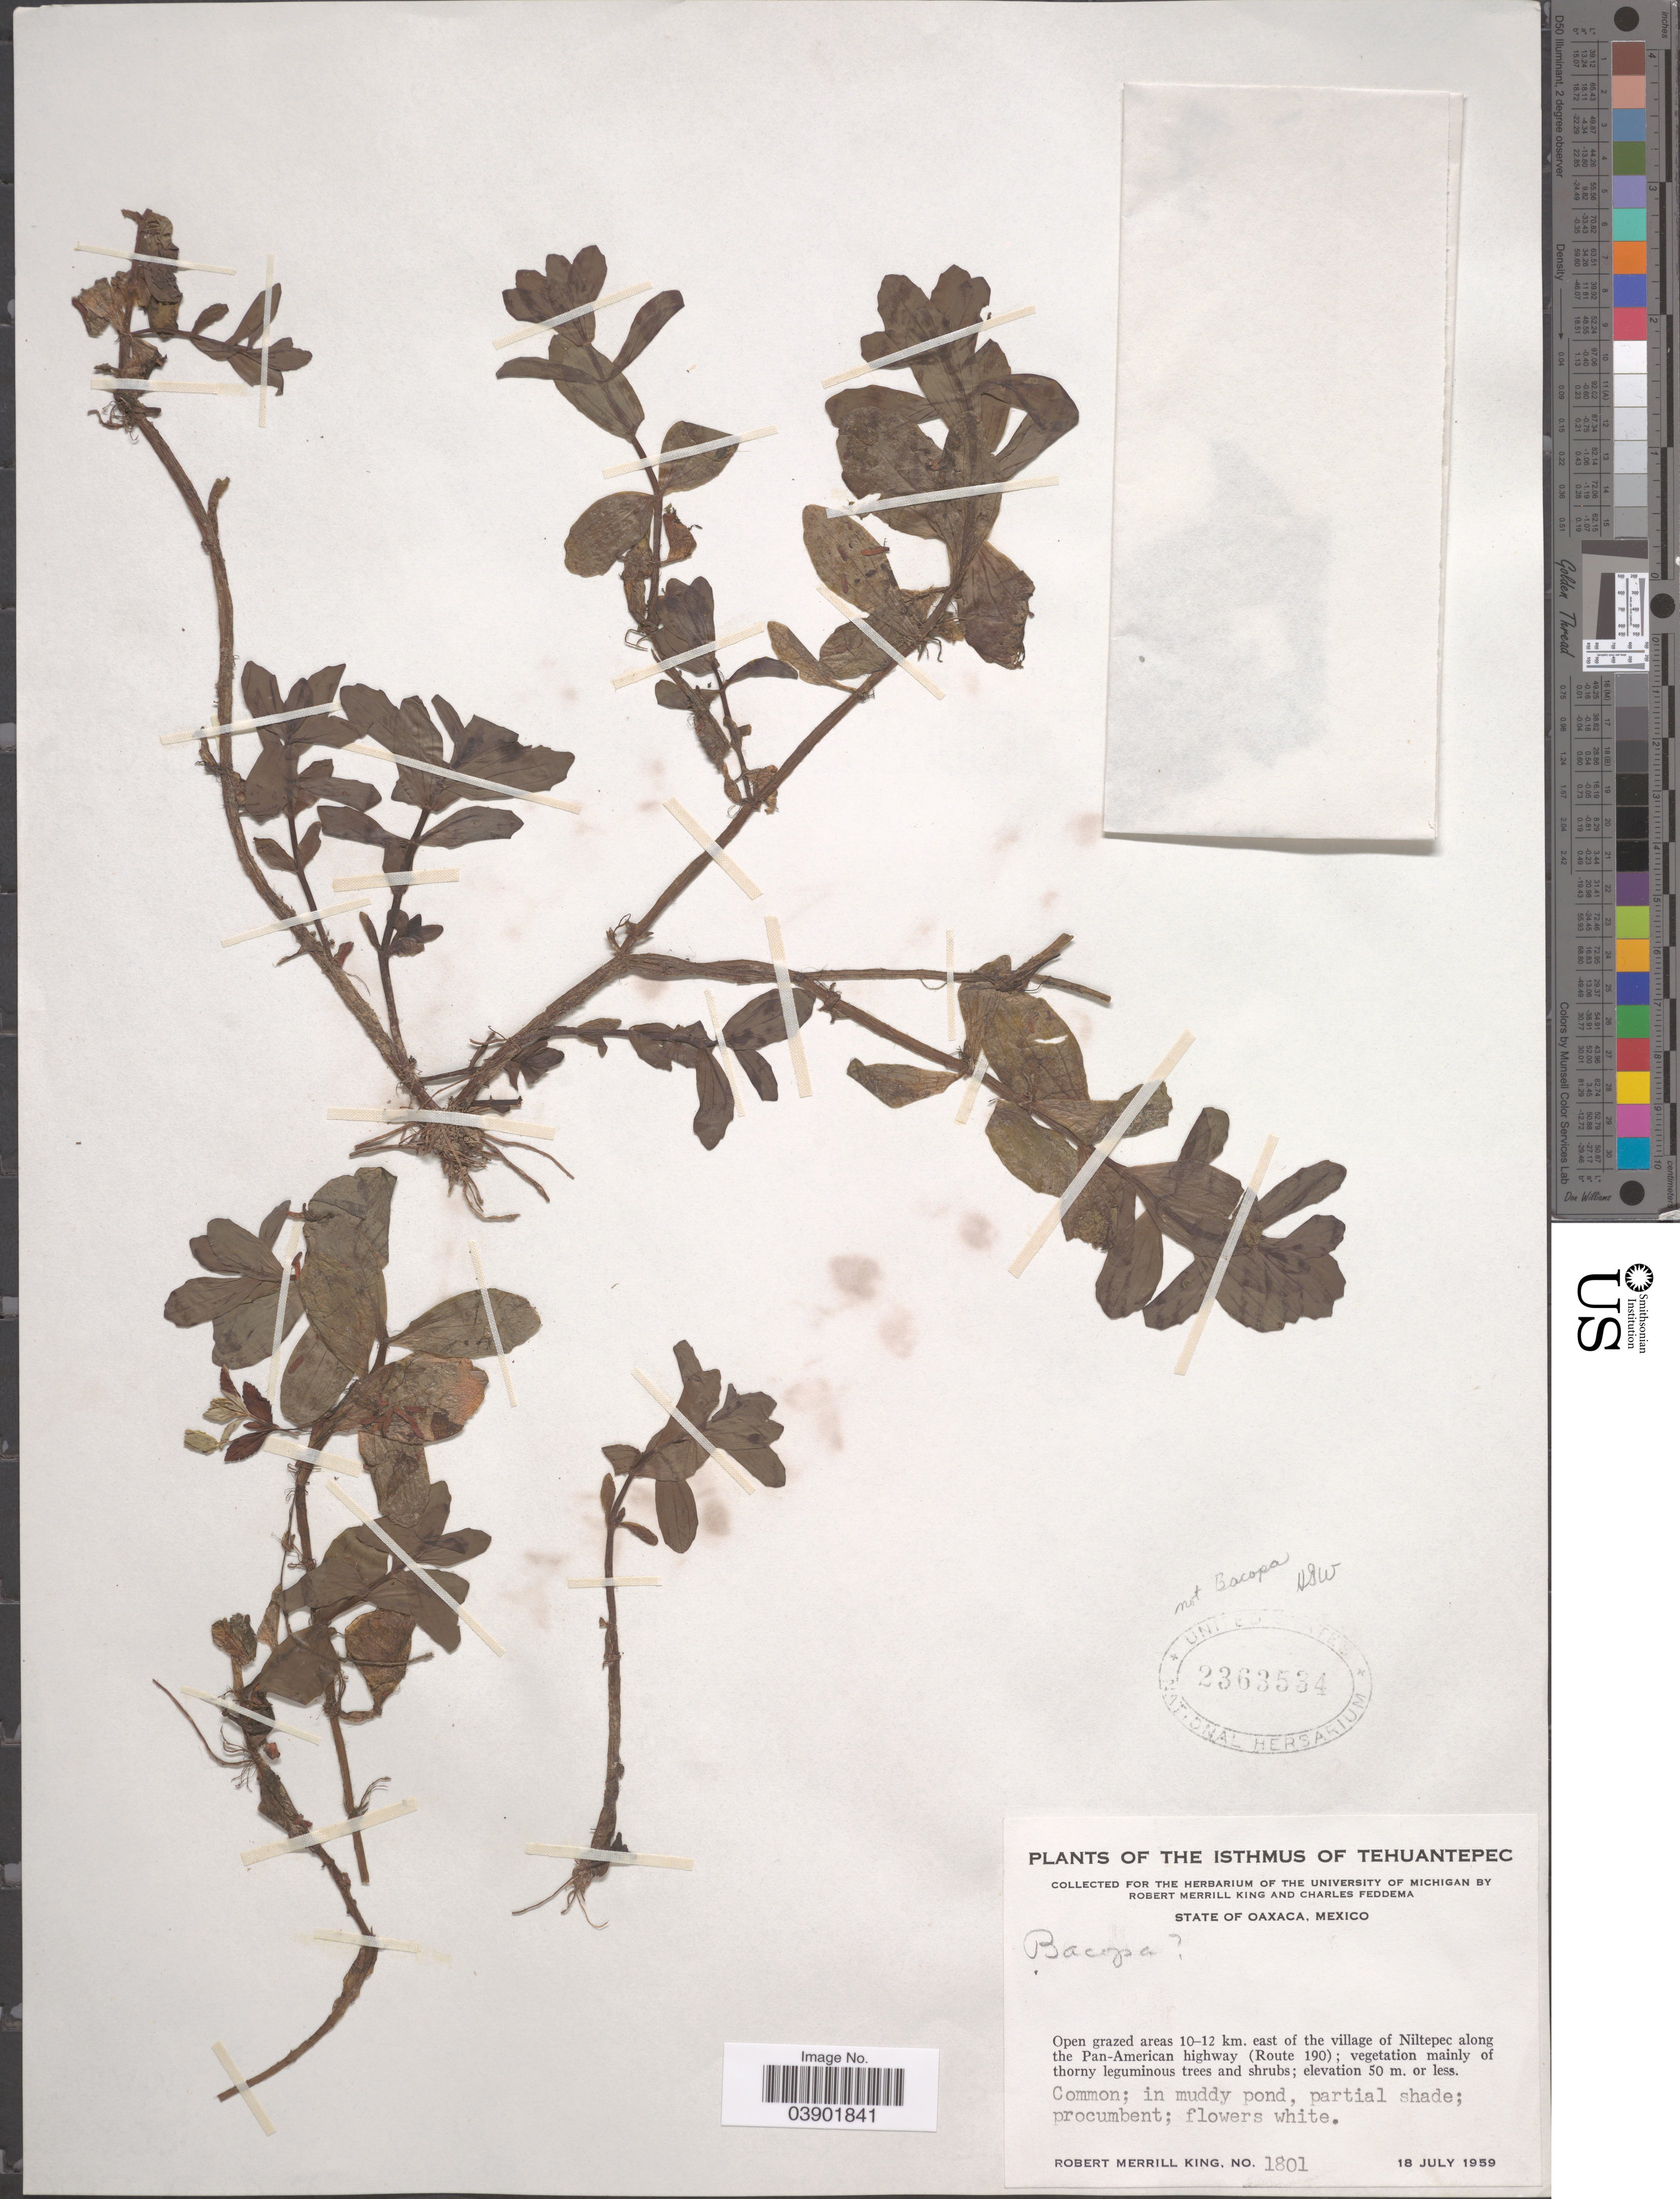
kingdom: Plantae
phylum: Tracheophyta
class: Magnoliopsida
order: Lamiales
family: Plantaginaceae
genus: Bacopa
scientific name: Bacopa sp.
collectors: R. M. King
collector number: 1801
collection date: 1959-07-18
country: Mexico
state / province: Oaxaca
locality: The Isthmus of Tehuantepec. Open grazed areas 10-12 km. east of the village of Niltepec along the Pan-American highway (Route 190).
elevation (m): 50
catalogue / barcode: US 2363534